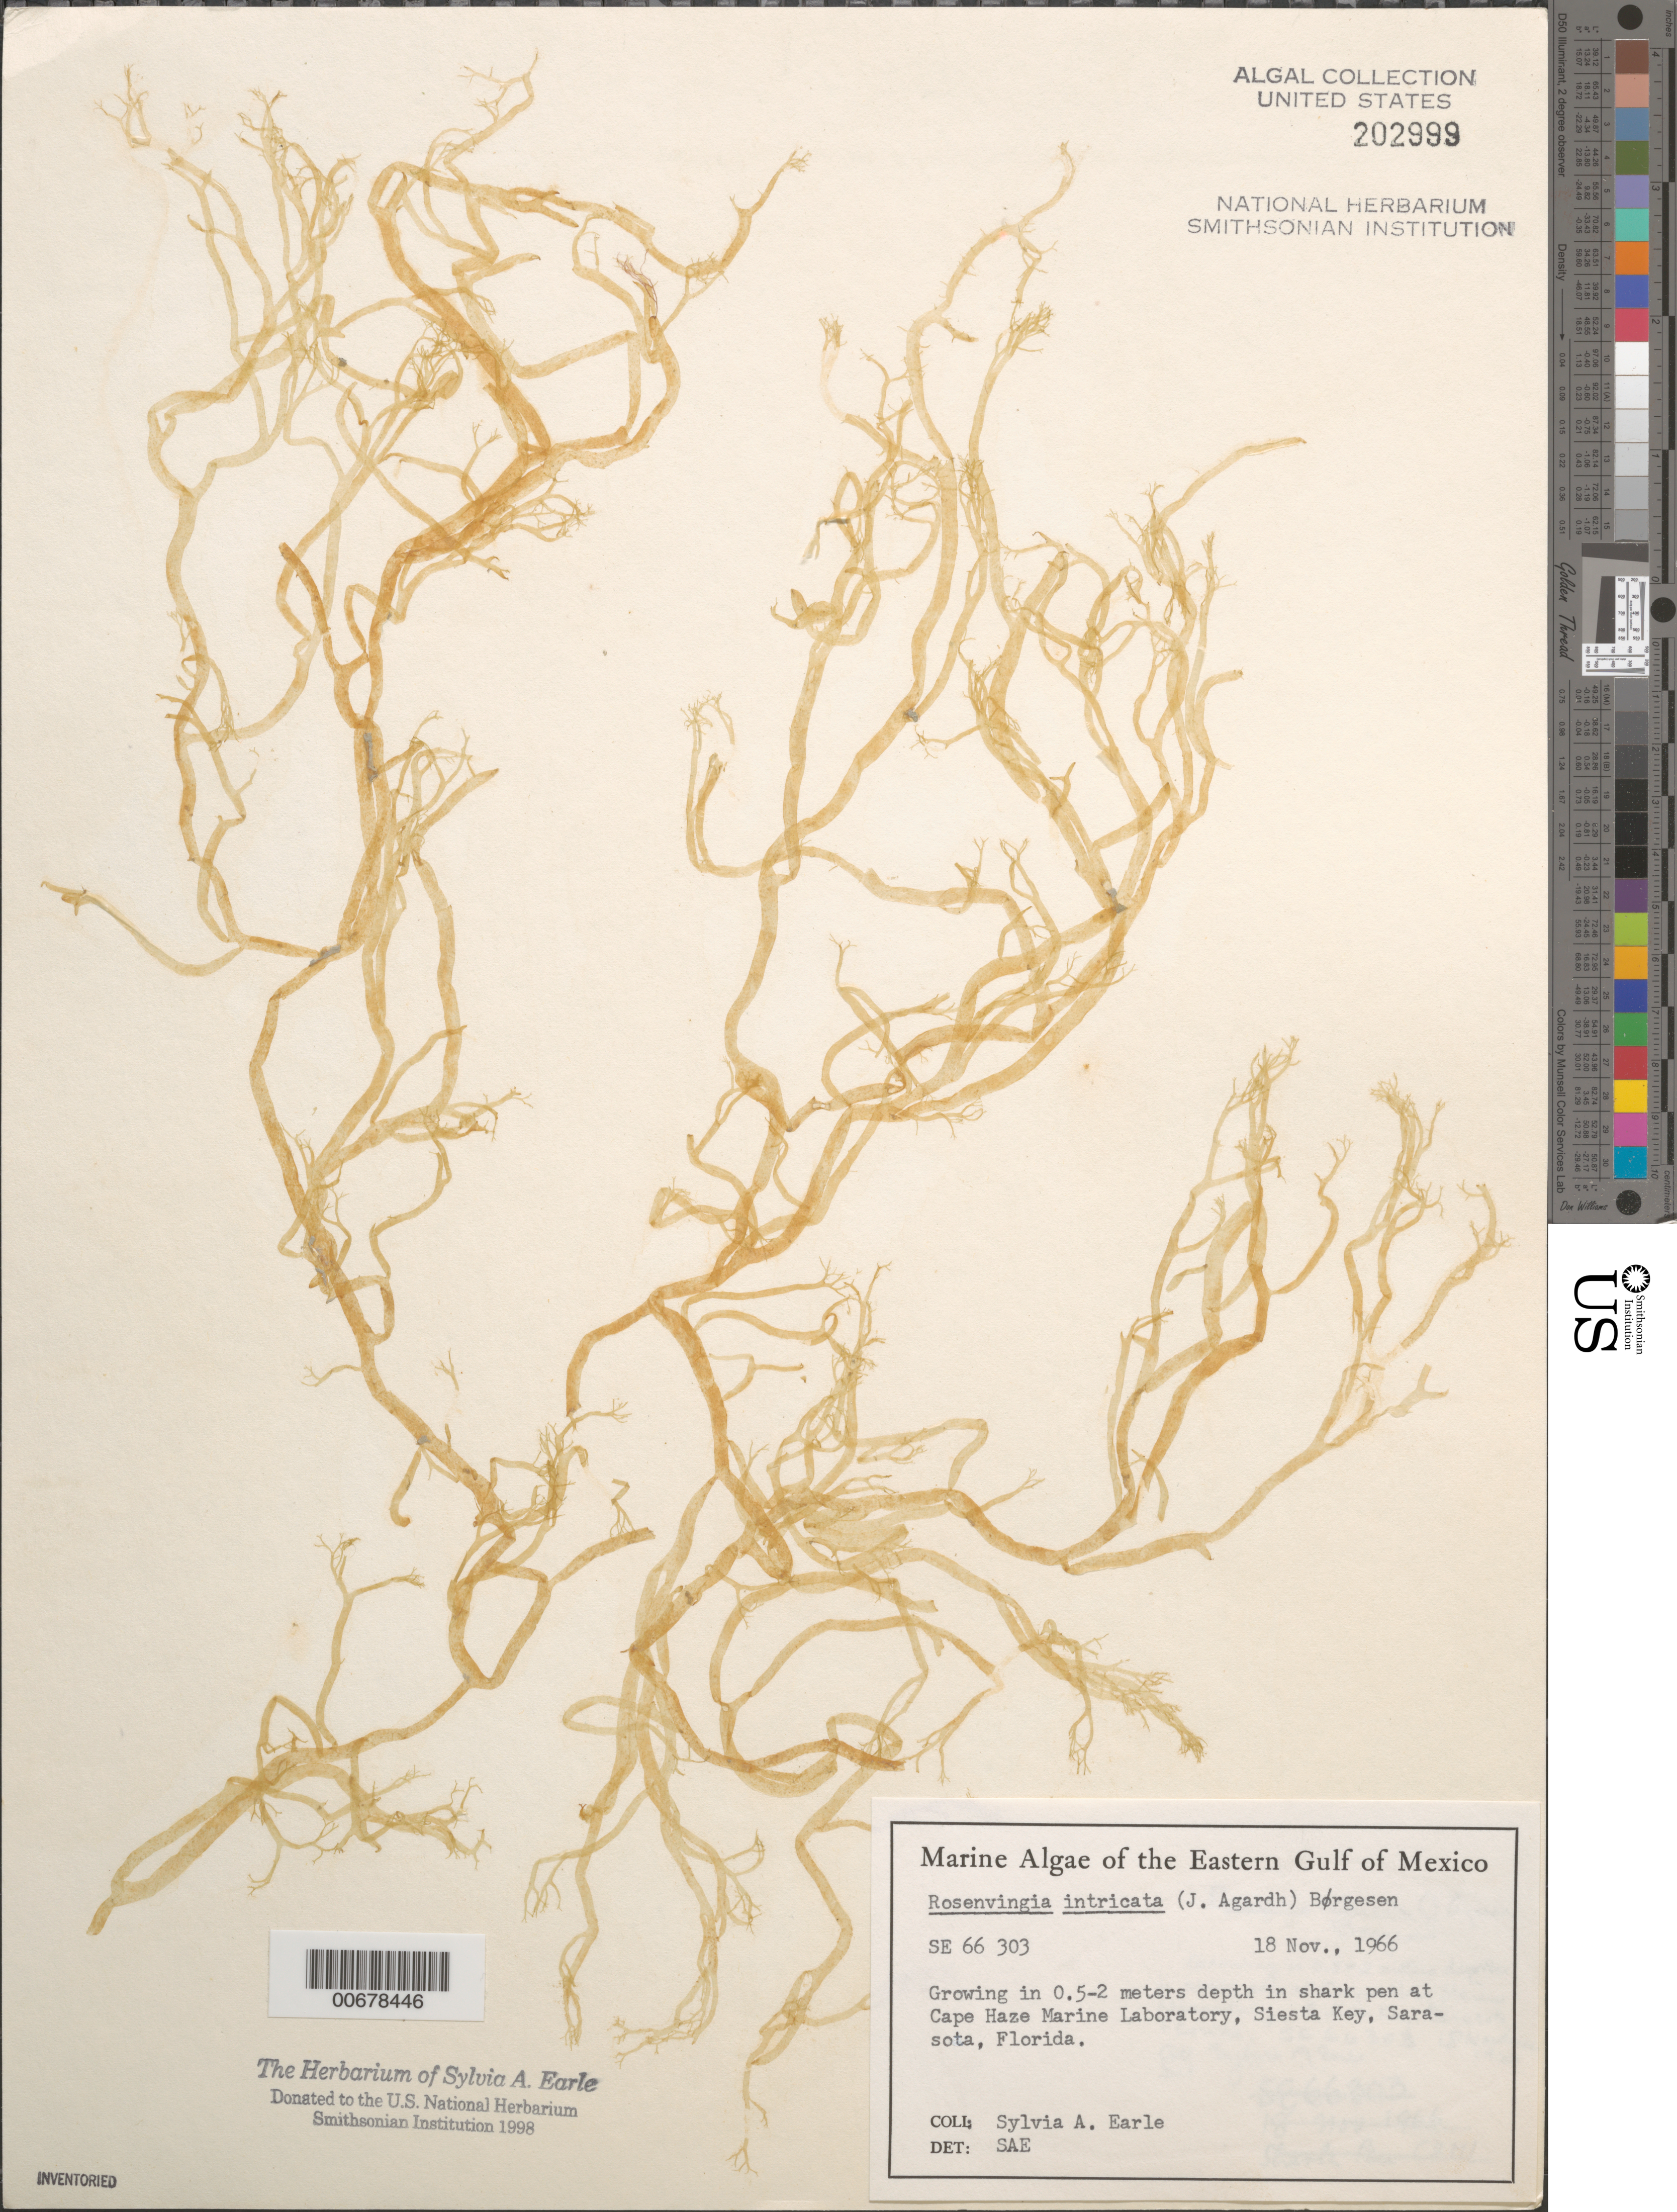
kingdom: Chromista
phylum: Ochrophyta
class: Phaeophyceae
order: Scytosiphonales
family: Scytosiphonaceae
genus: Rosenvingea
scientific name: Rosenvingea endiviifolia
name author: (Martius) M.J. Wynne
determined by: Algae name updating Project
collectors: S. A. Earle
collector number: SE 66303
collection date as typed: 18 Nov 1966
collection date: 1966-11-18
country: United States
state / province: Florida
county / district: Sarasota County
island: Siesta Key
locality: Cape Haze Marine Laboratory, Sarasota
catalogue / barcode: US 202999